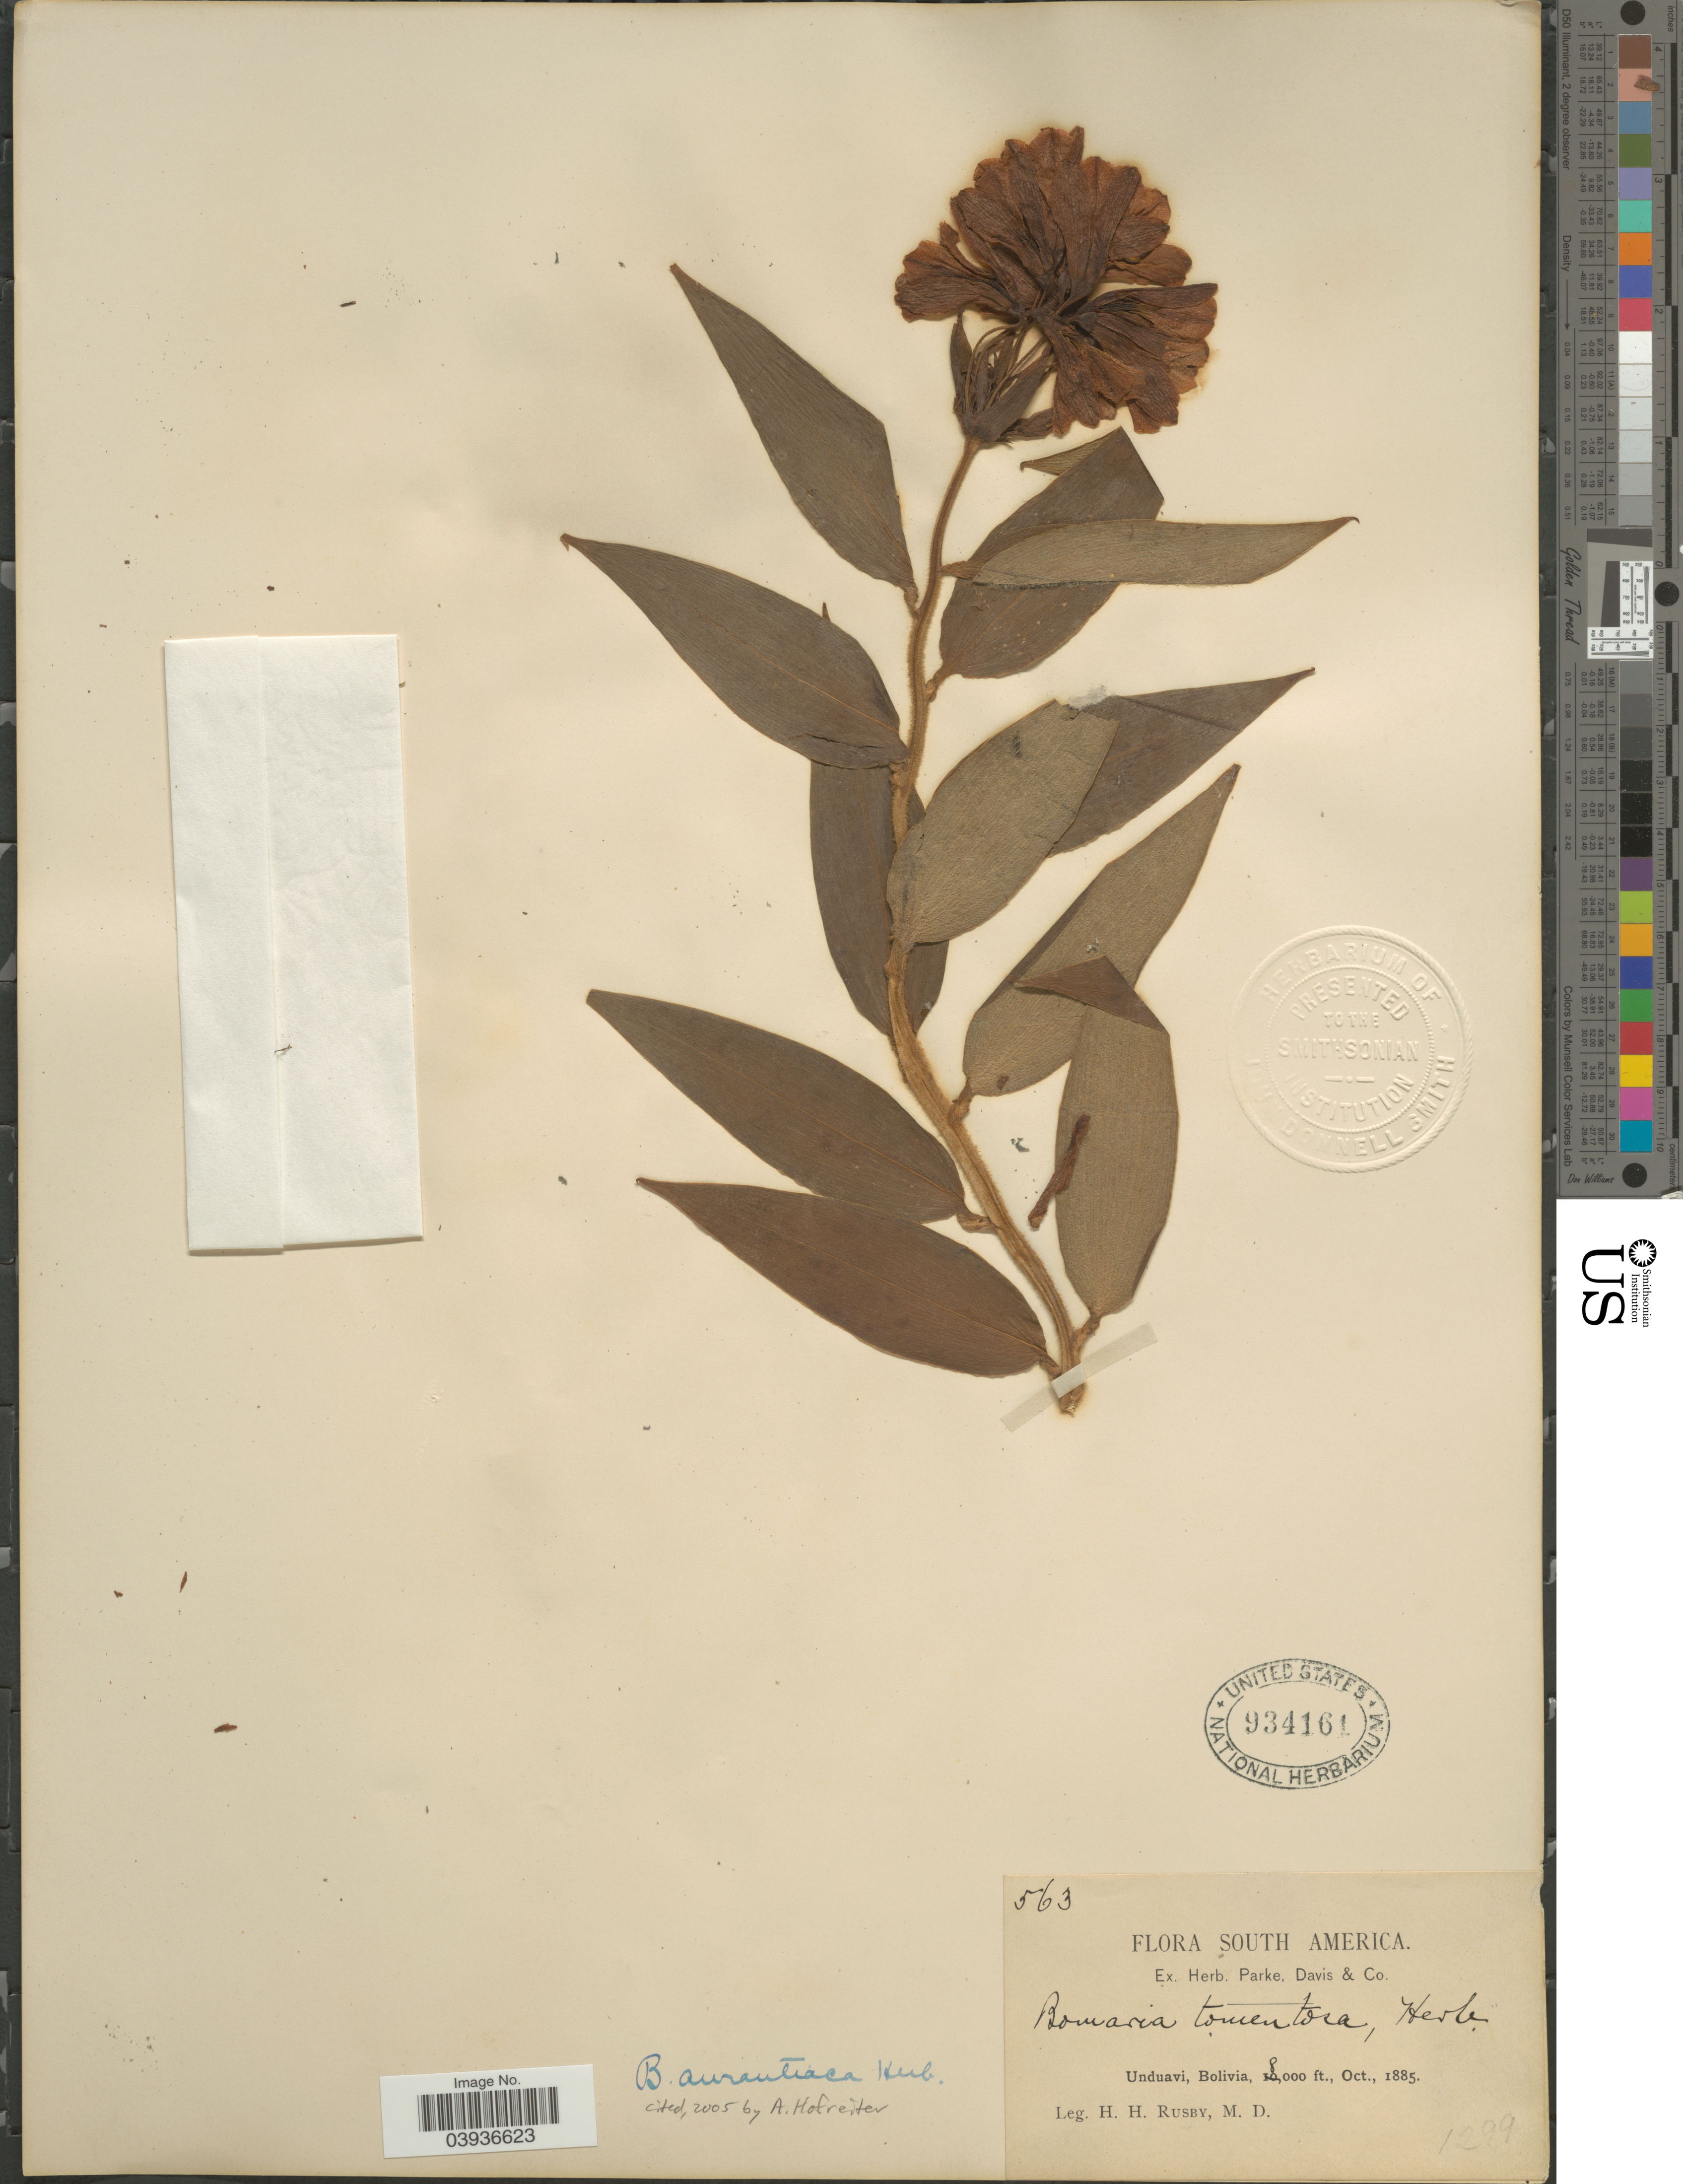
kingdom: Plantae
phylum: Tracheophyta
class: Liliopsida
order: Liliales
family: Alstroemeriaceae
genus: Bomarea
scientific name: Bomarea aurantiaca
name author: Herb.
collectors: H. H. Rusby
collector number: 563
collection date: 1885-10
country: Bolivia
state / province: La Paz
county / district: Nor Yungas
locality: Unduavi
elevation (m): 2438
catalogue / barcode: US 934161